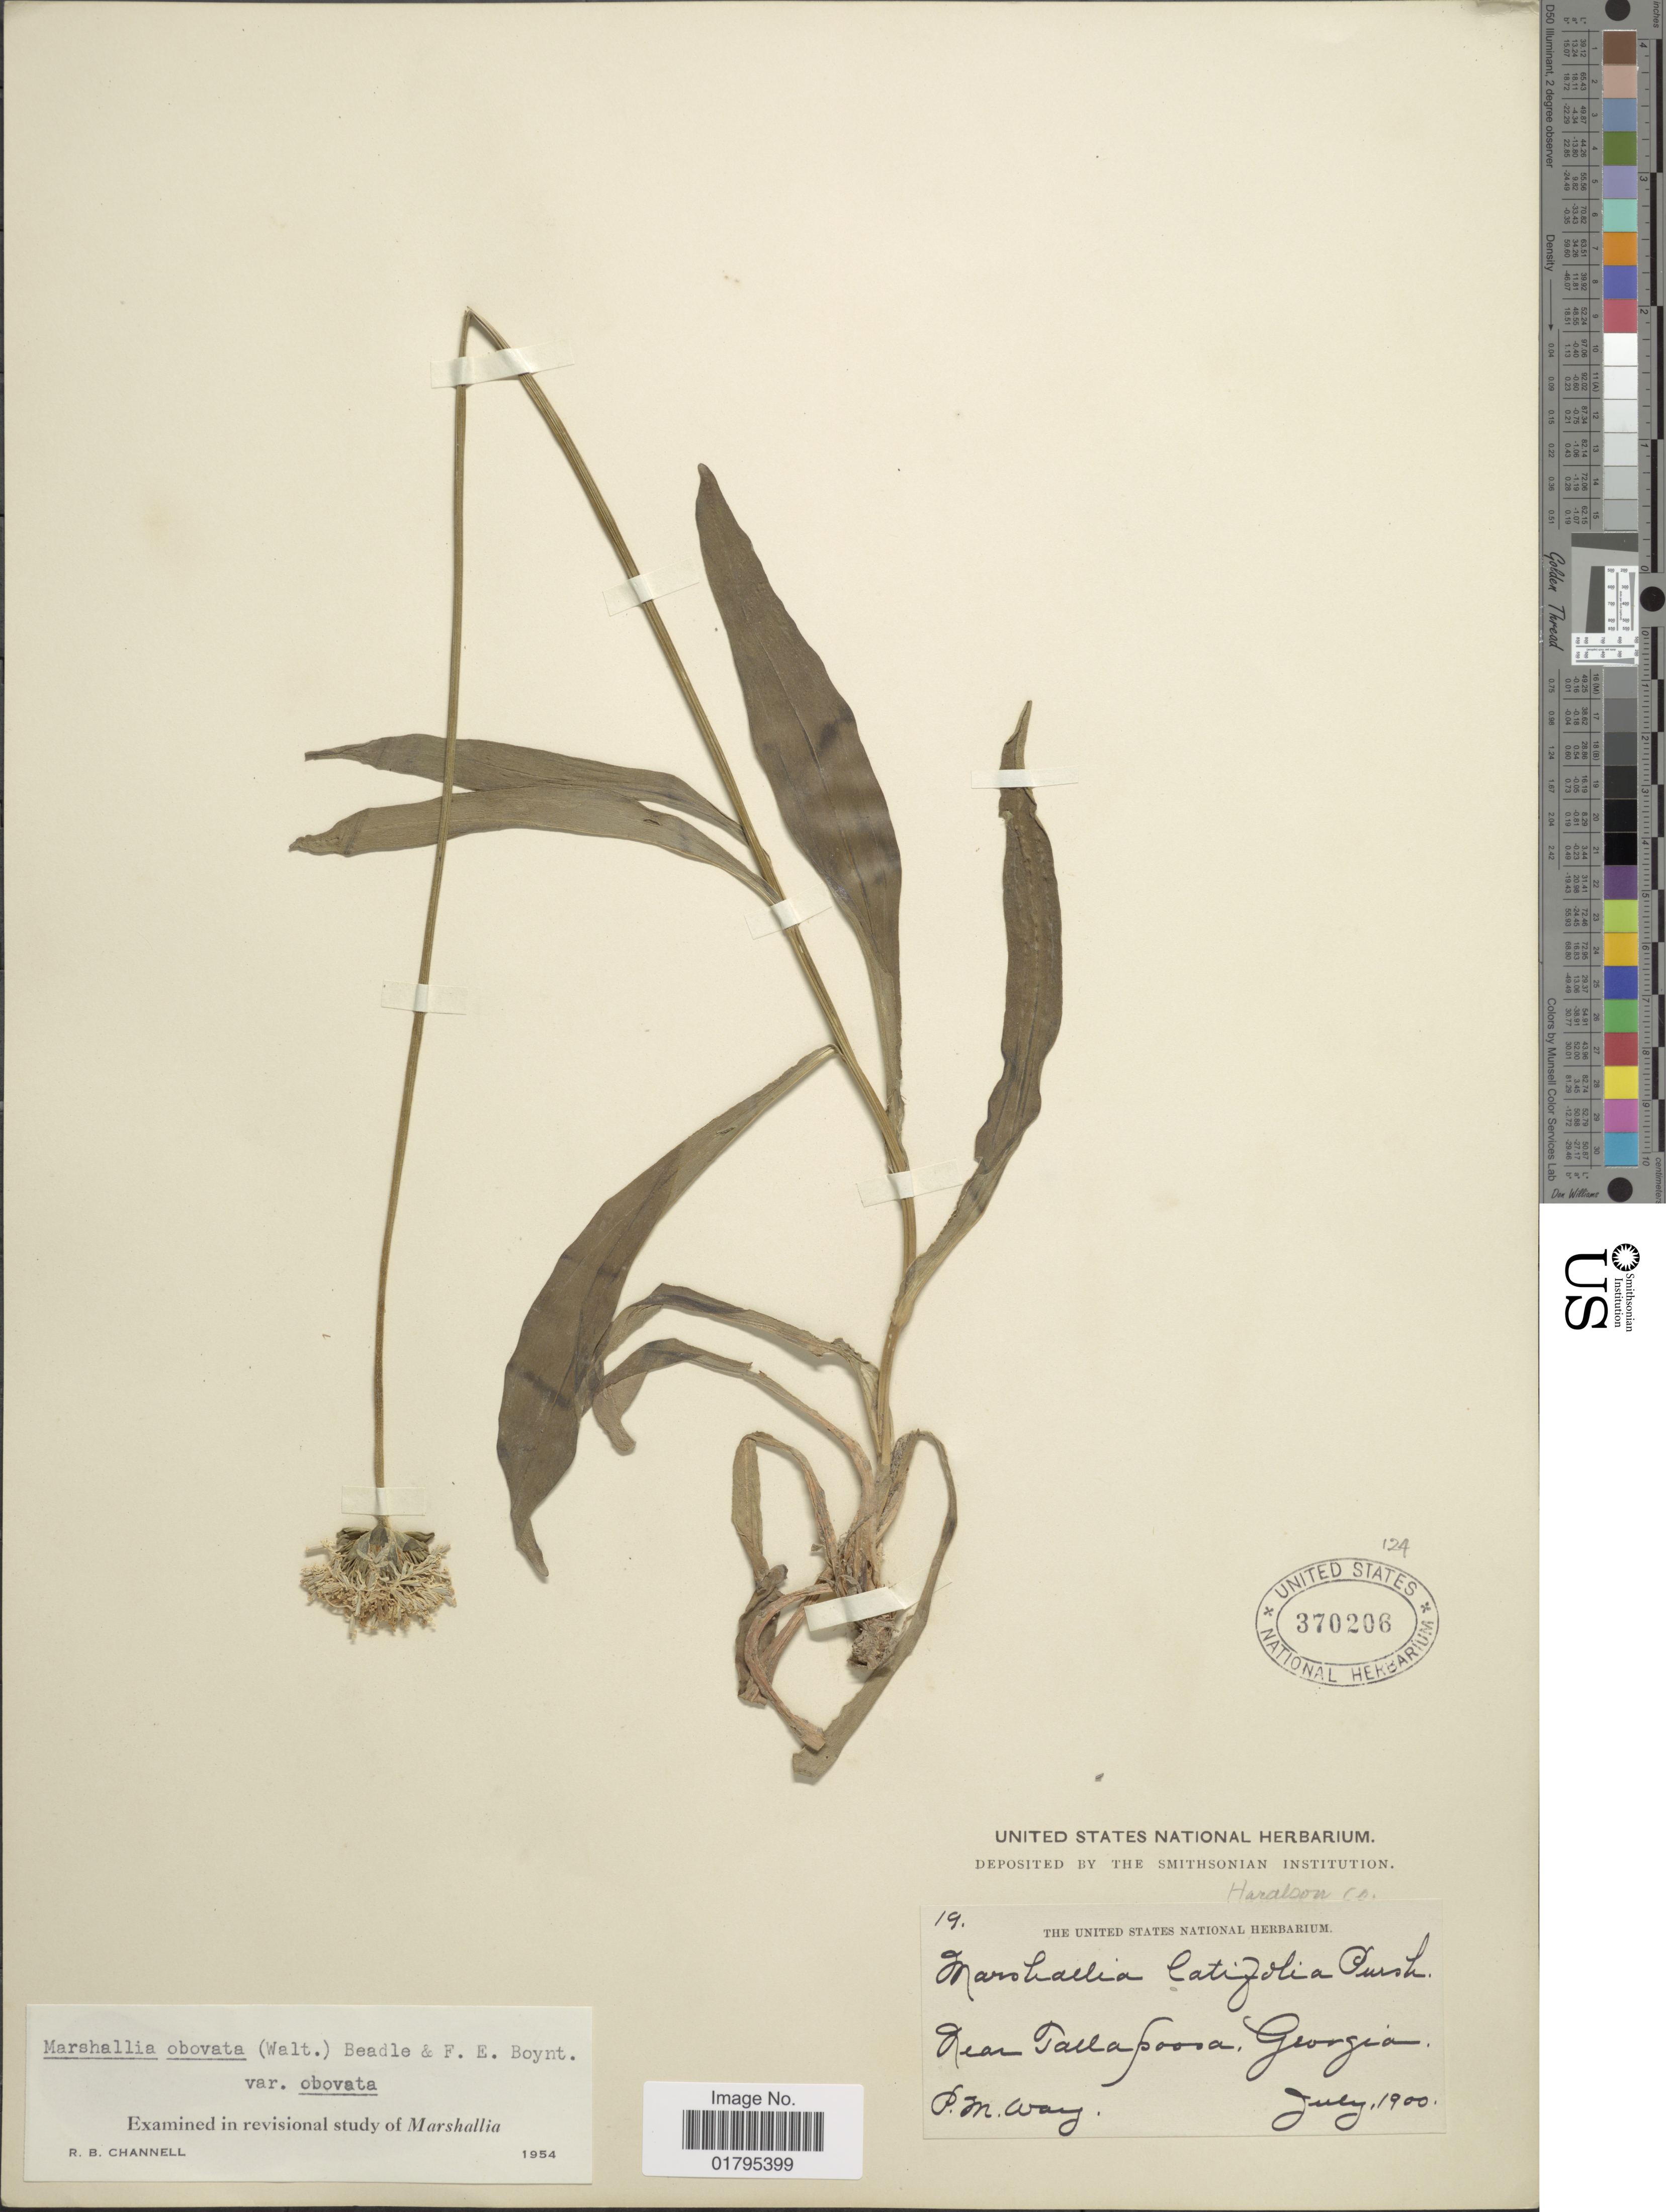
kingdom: Plantae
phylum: Tracheophyta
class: Magnoliopsida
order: Asterales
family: Asteraceae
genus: Marshallia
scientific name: Marshallia obovata var. obovata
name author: (Walter) Beadle & F.E. Boynton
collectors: P. Way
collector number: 19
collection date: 1900-07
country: United States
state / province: Georgia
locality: Near Tallapoosa, Georgia.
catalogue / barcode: US 370206